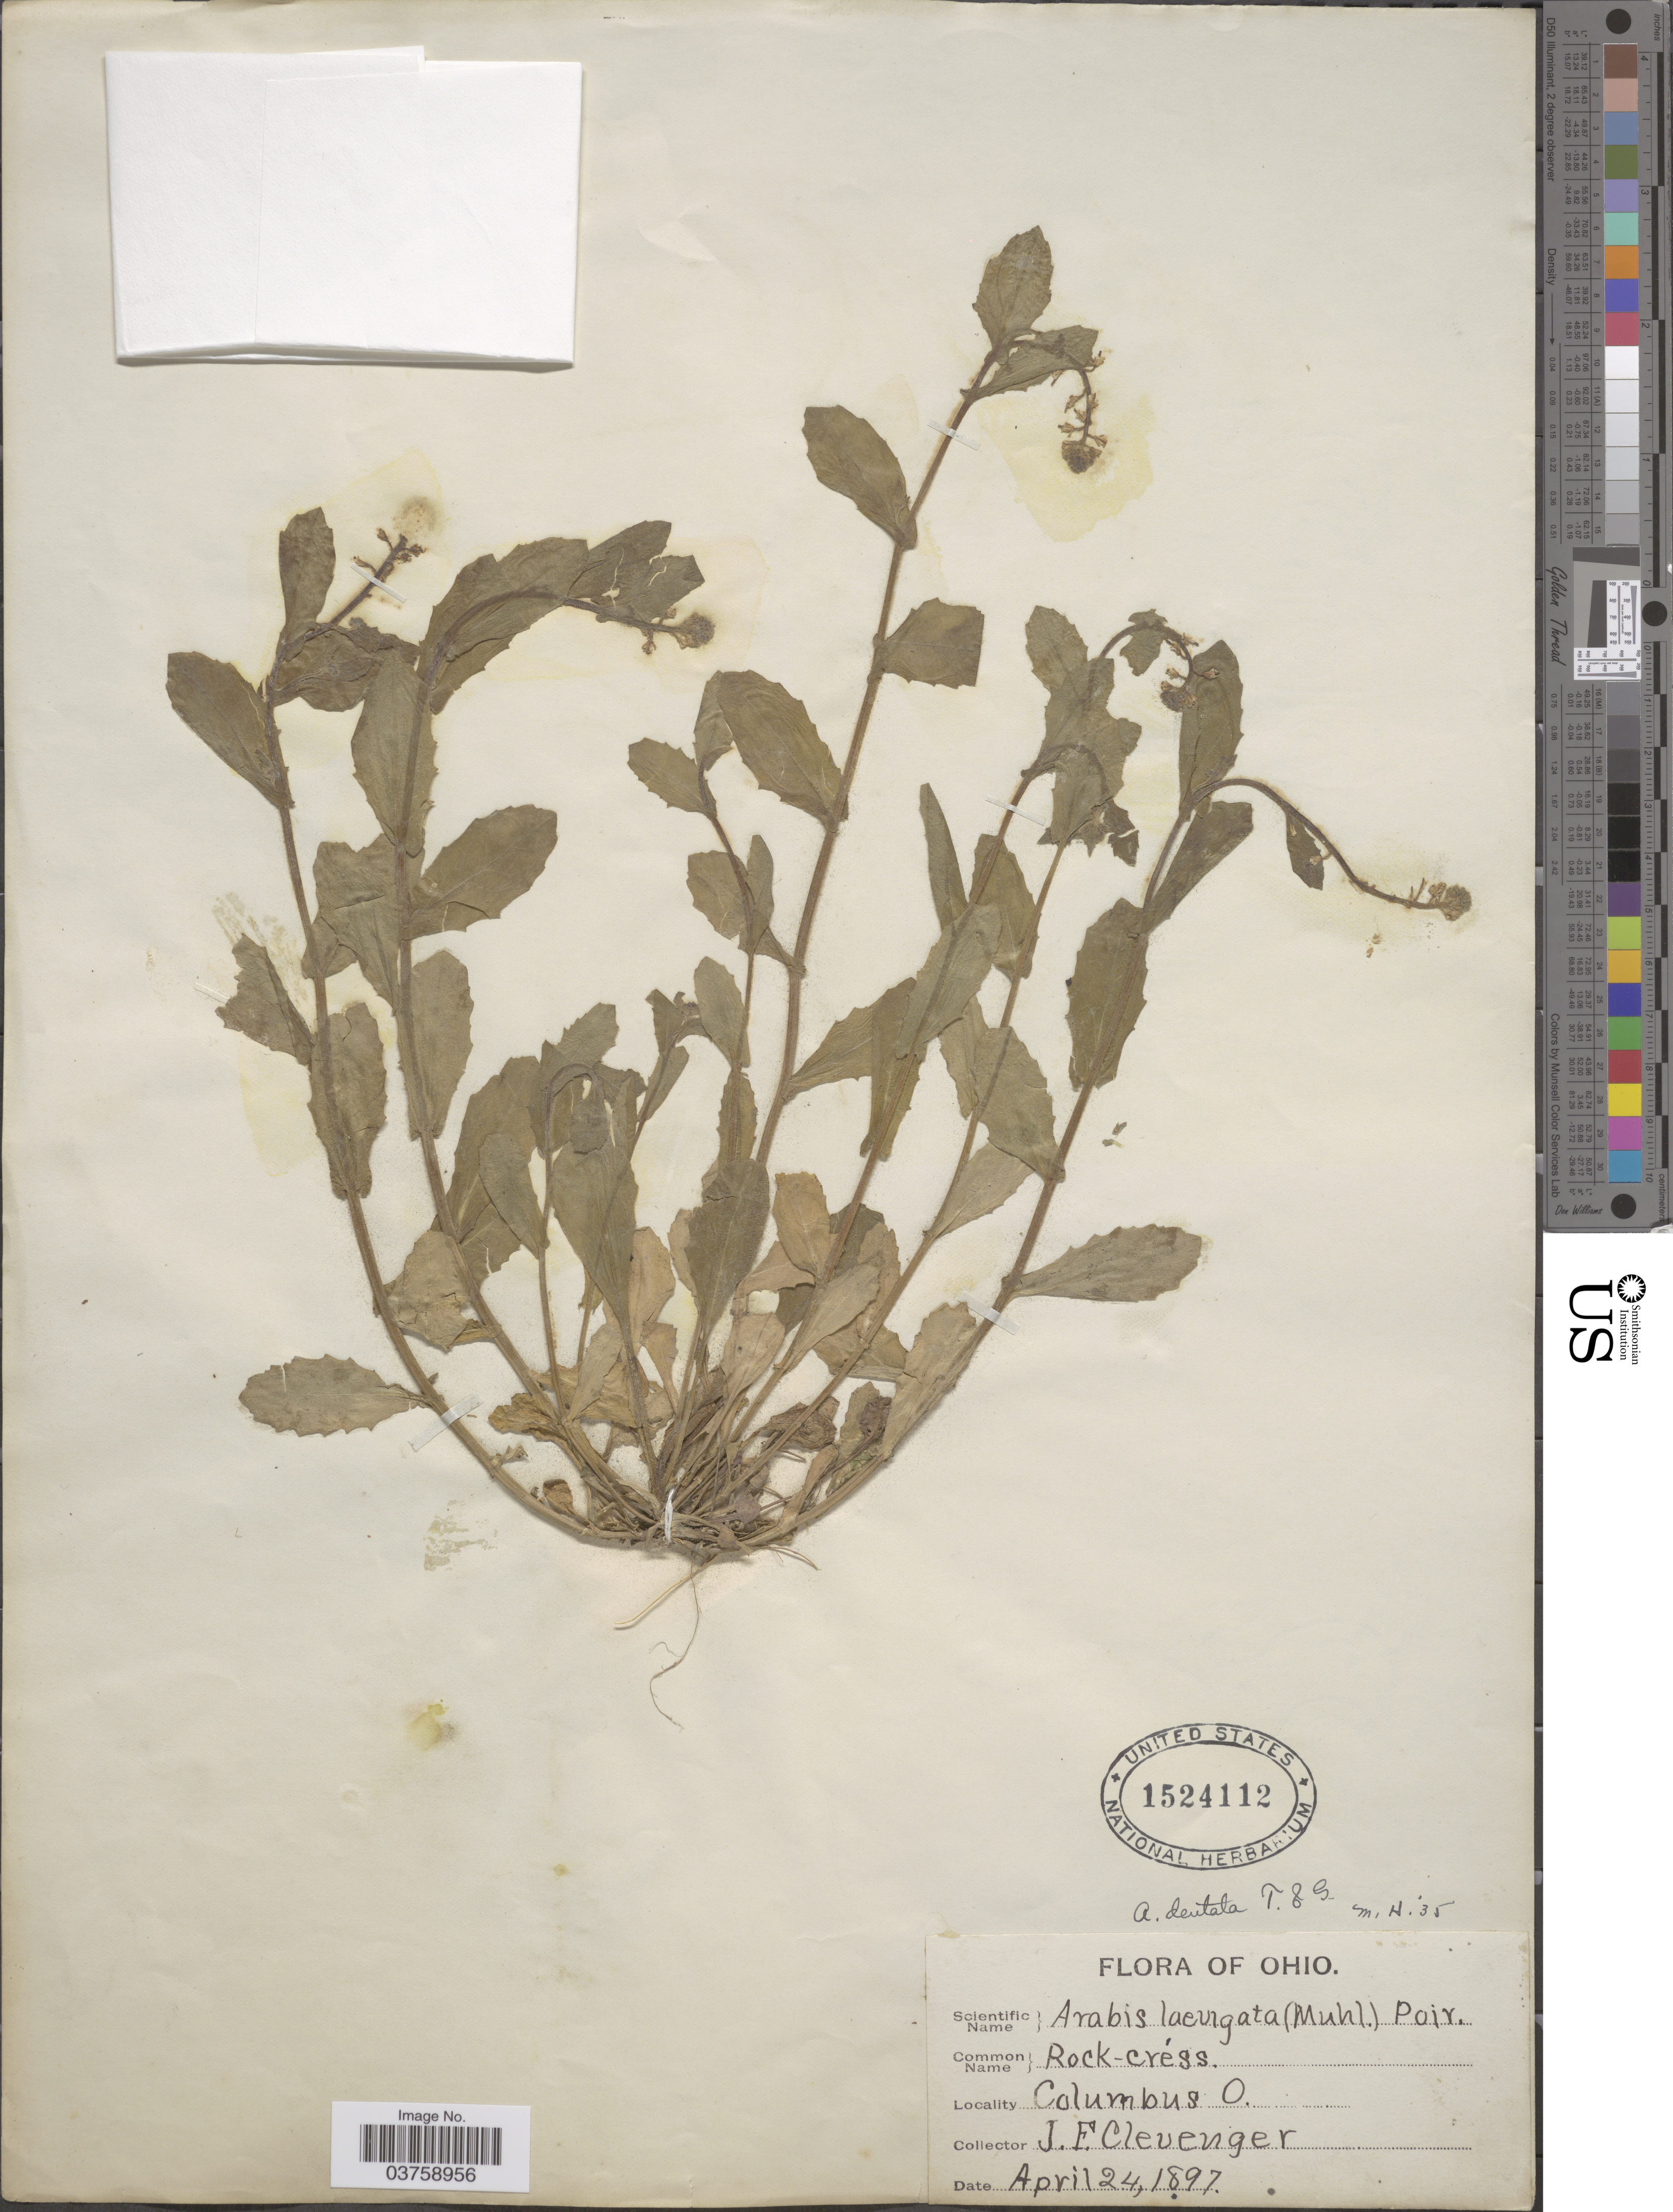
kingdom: Plantae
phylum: Tracheophyta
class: Magnoliopsida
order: Brassicales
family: Brassicaceae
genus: Arabis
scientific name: Arabis shortii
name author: (Fernald) Gleason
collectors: J. F. Clevenger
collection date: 1897-04-24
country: United States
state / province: Ohio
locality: Columbus.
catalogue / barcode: US 1524112